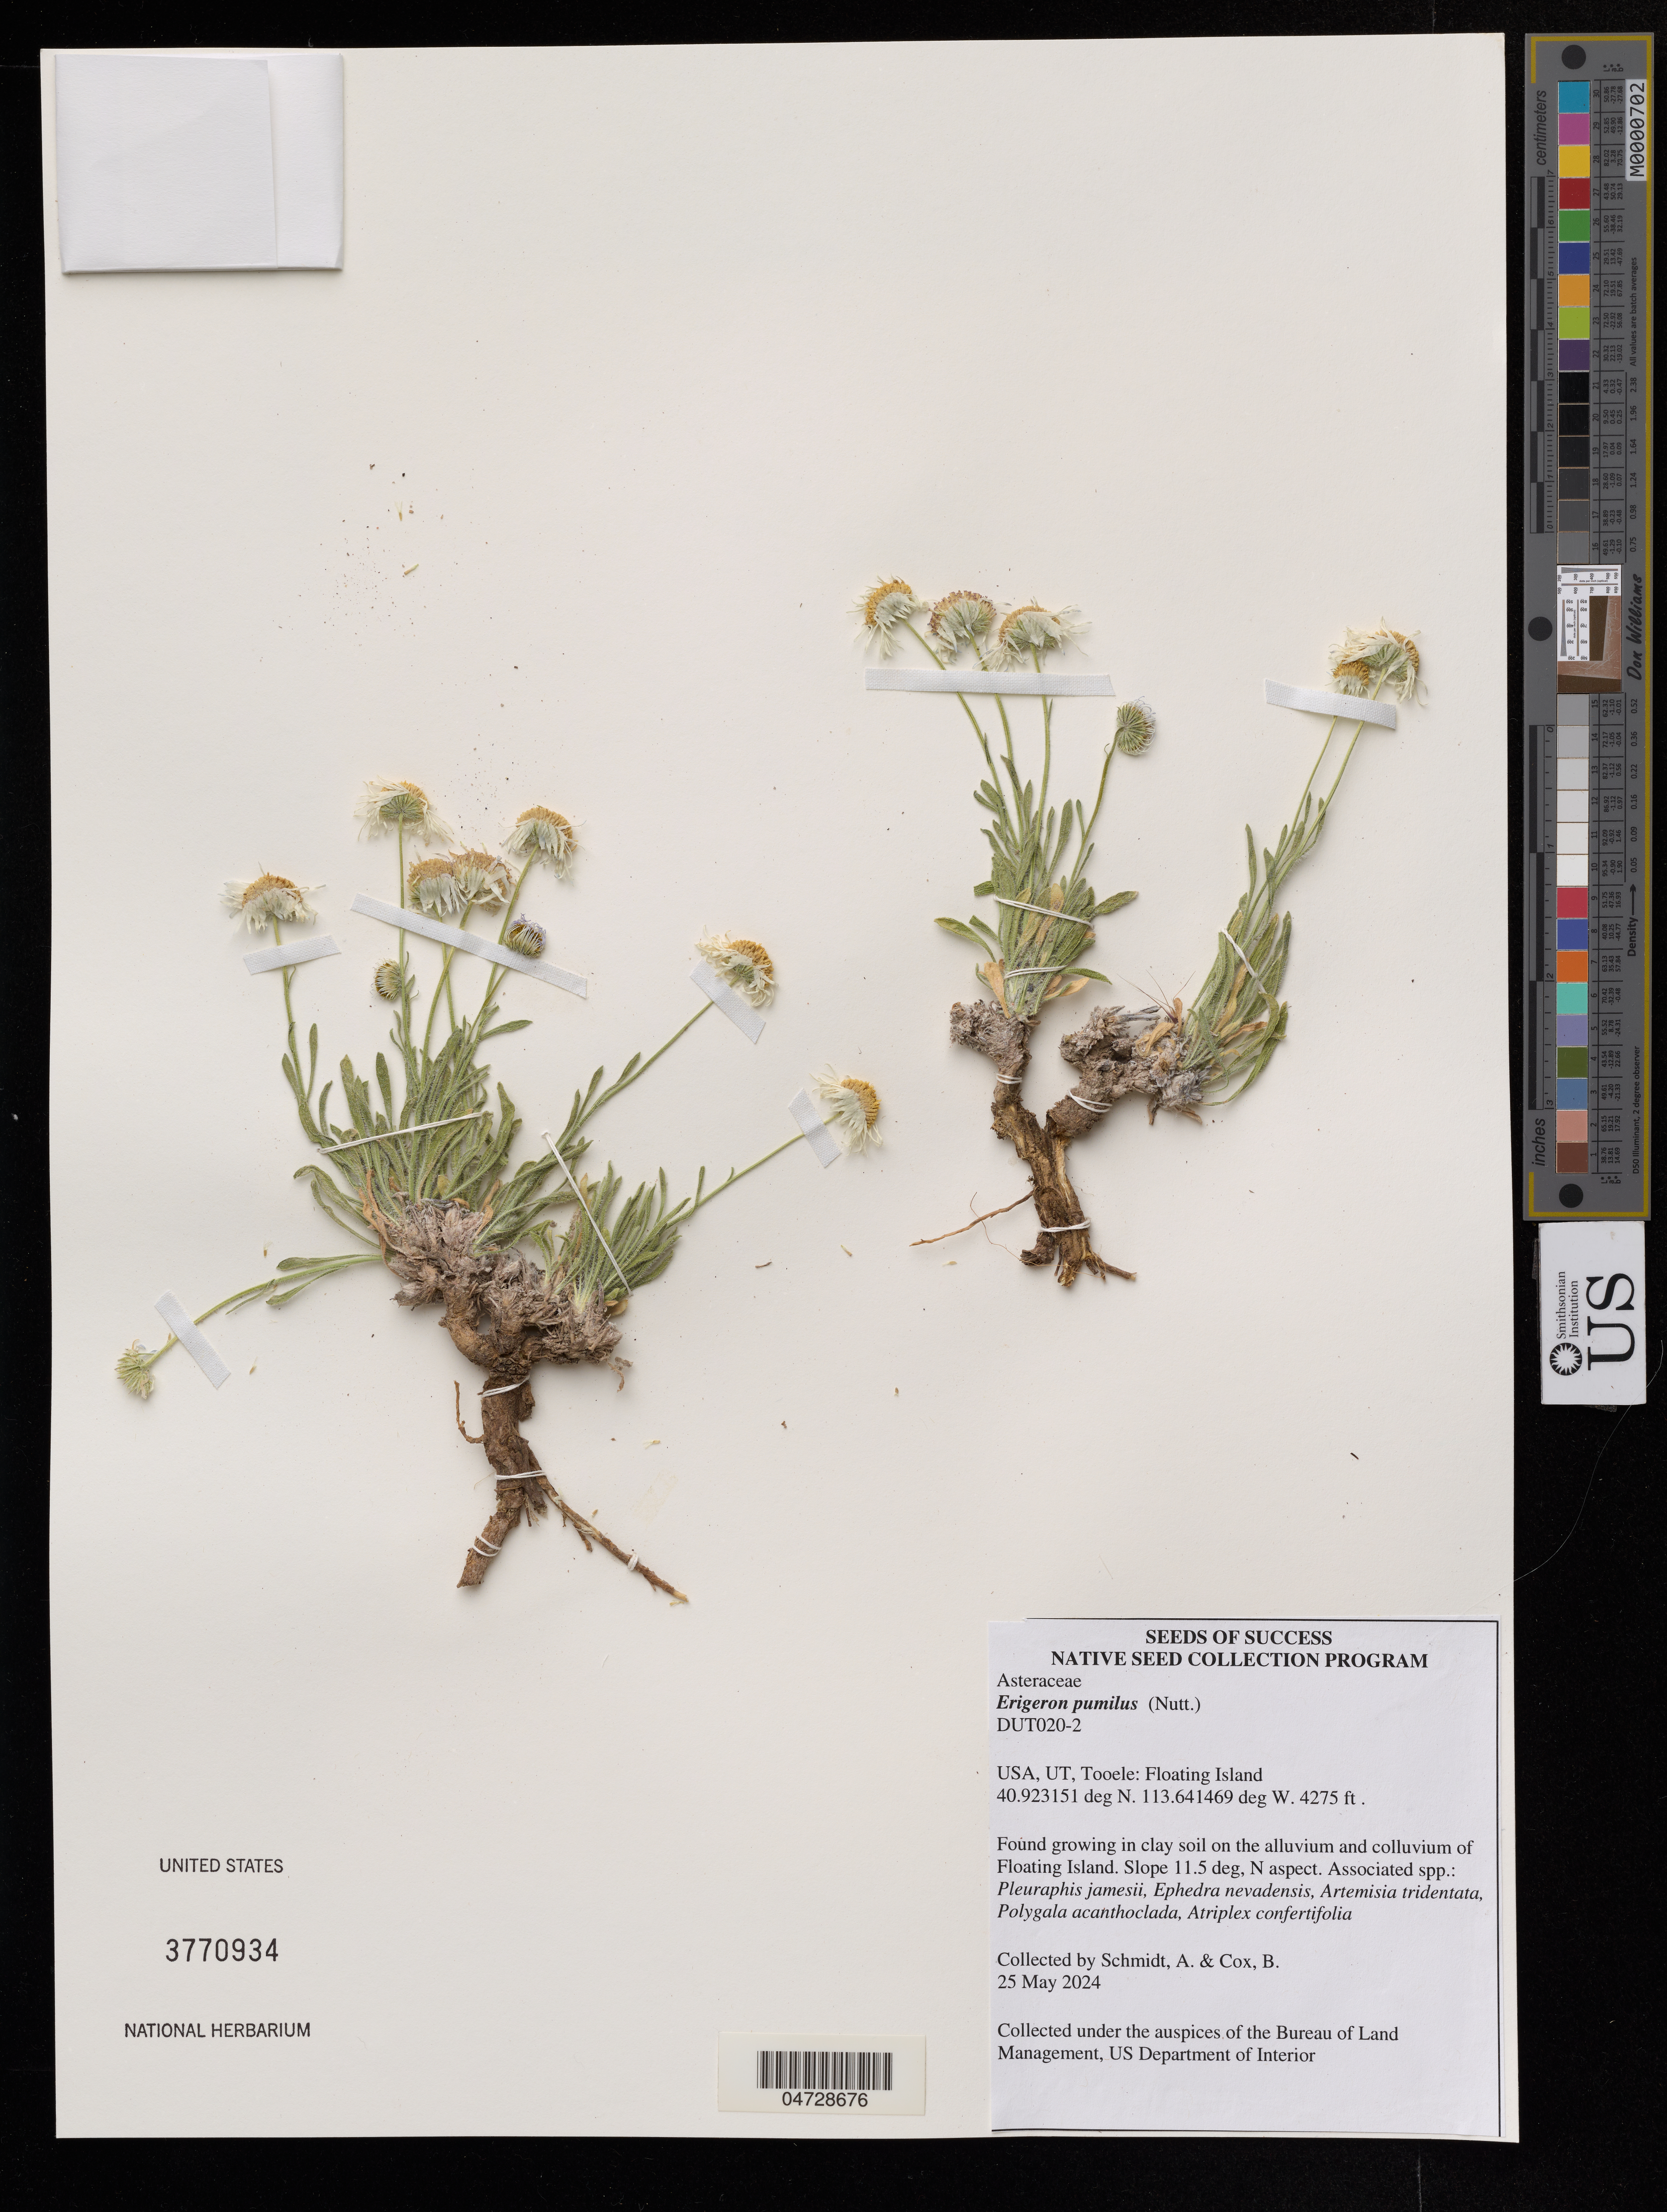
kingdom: Plantae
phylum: Tracheophyta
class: Magnoliopsida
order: Asterales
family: Asteraceae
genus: Erigeron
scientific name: Erigeron pumilus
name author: Nutt.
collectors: A. Schmidt & B. Cox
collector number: DUT020-2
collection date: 2024-05-25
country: United States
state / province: Utah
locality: Tooele: Floating Island.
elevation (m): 1303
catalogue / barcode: US 3770934